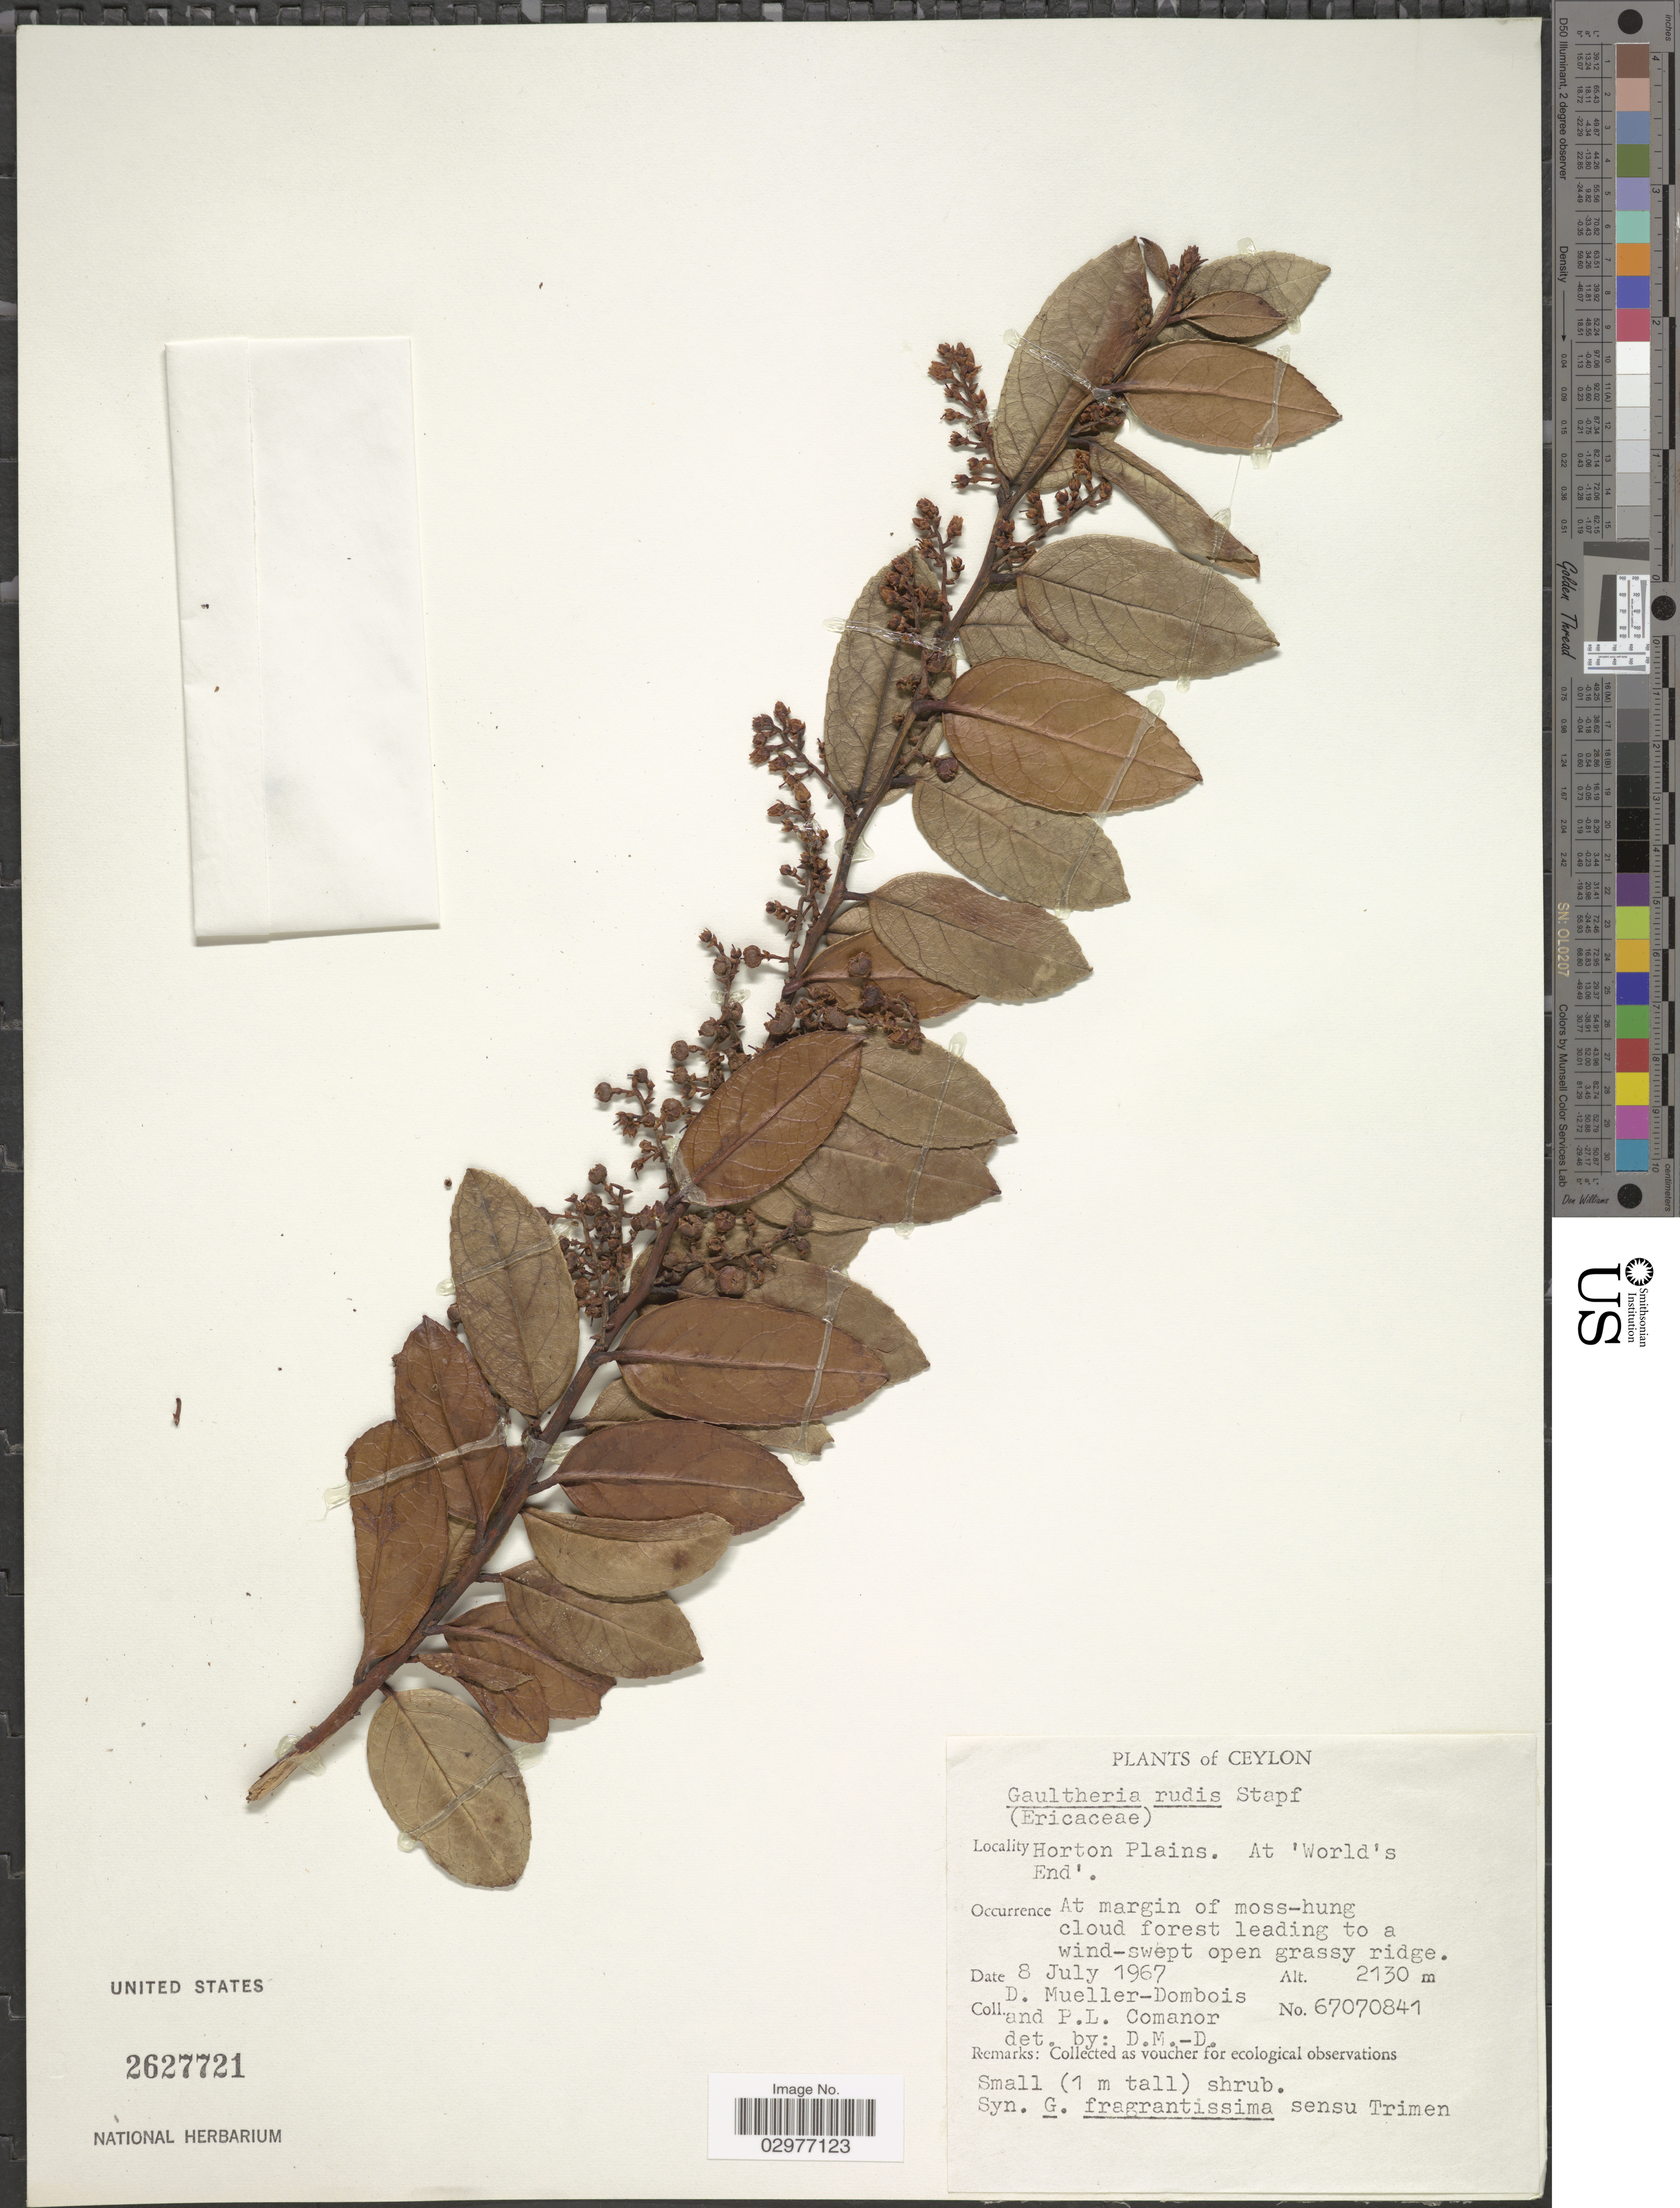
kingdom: Plantae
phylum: Tracheophyta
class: Magnoliopsida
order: Ericales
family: Ericaceae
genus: Gaultheria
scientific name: Gaultheria leschenaultii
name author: DC.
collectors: D. Mueller-Dombois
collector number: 67070841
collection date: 1967-07-08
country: Sri Lanka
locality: Ceylon. Horton Plains. At 'World's End'.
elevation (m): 2130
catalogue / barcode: US 26277121